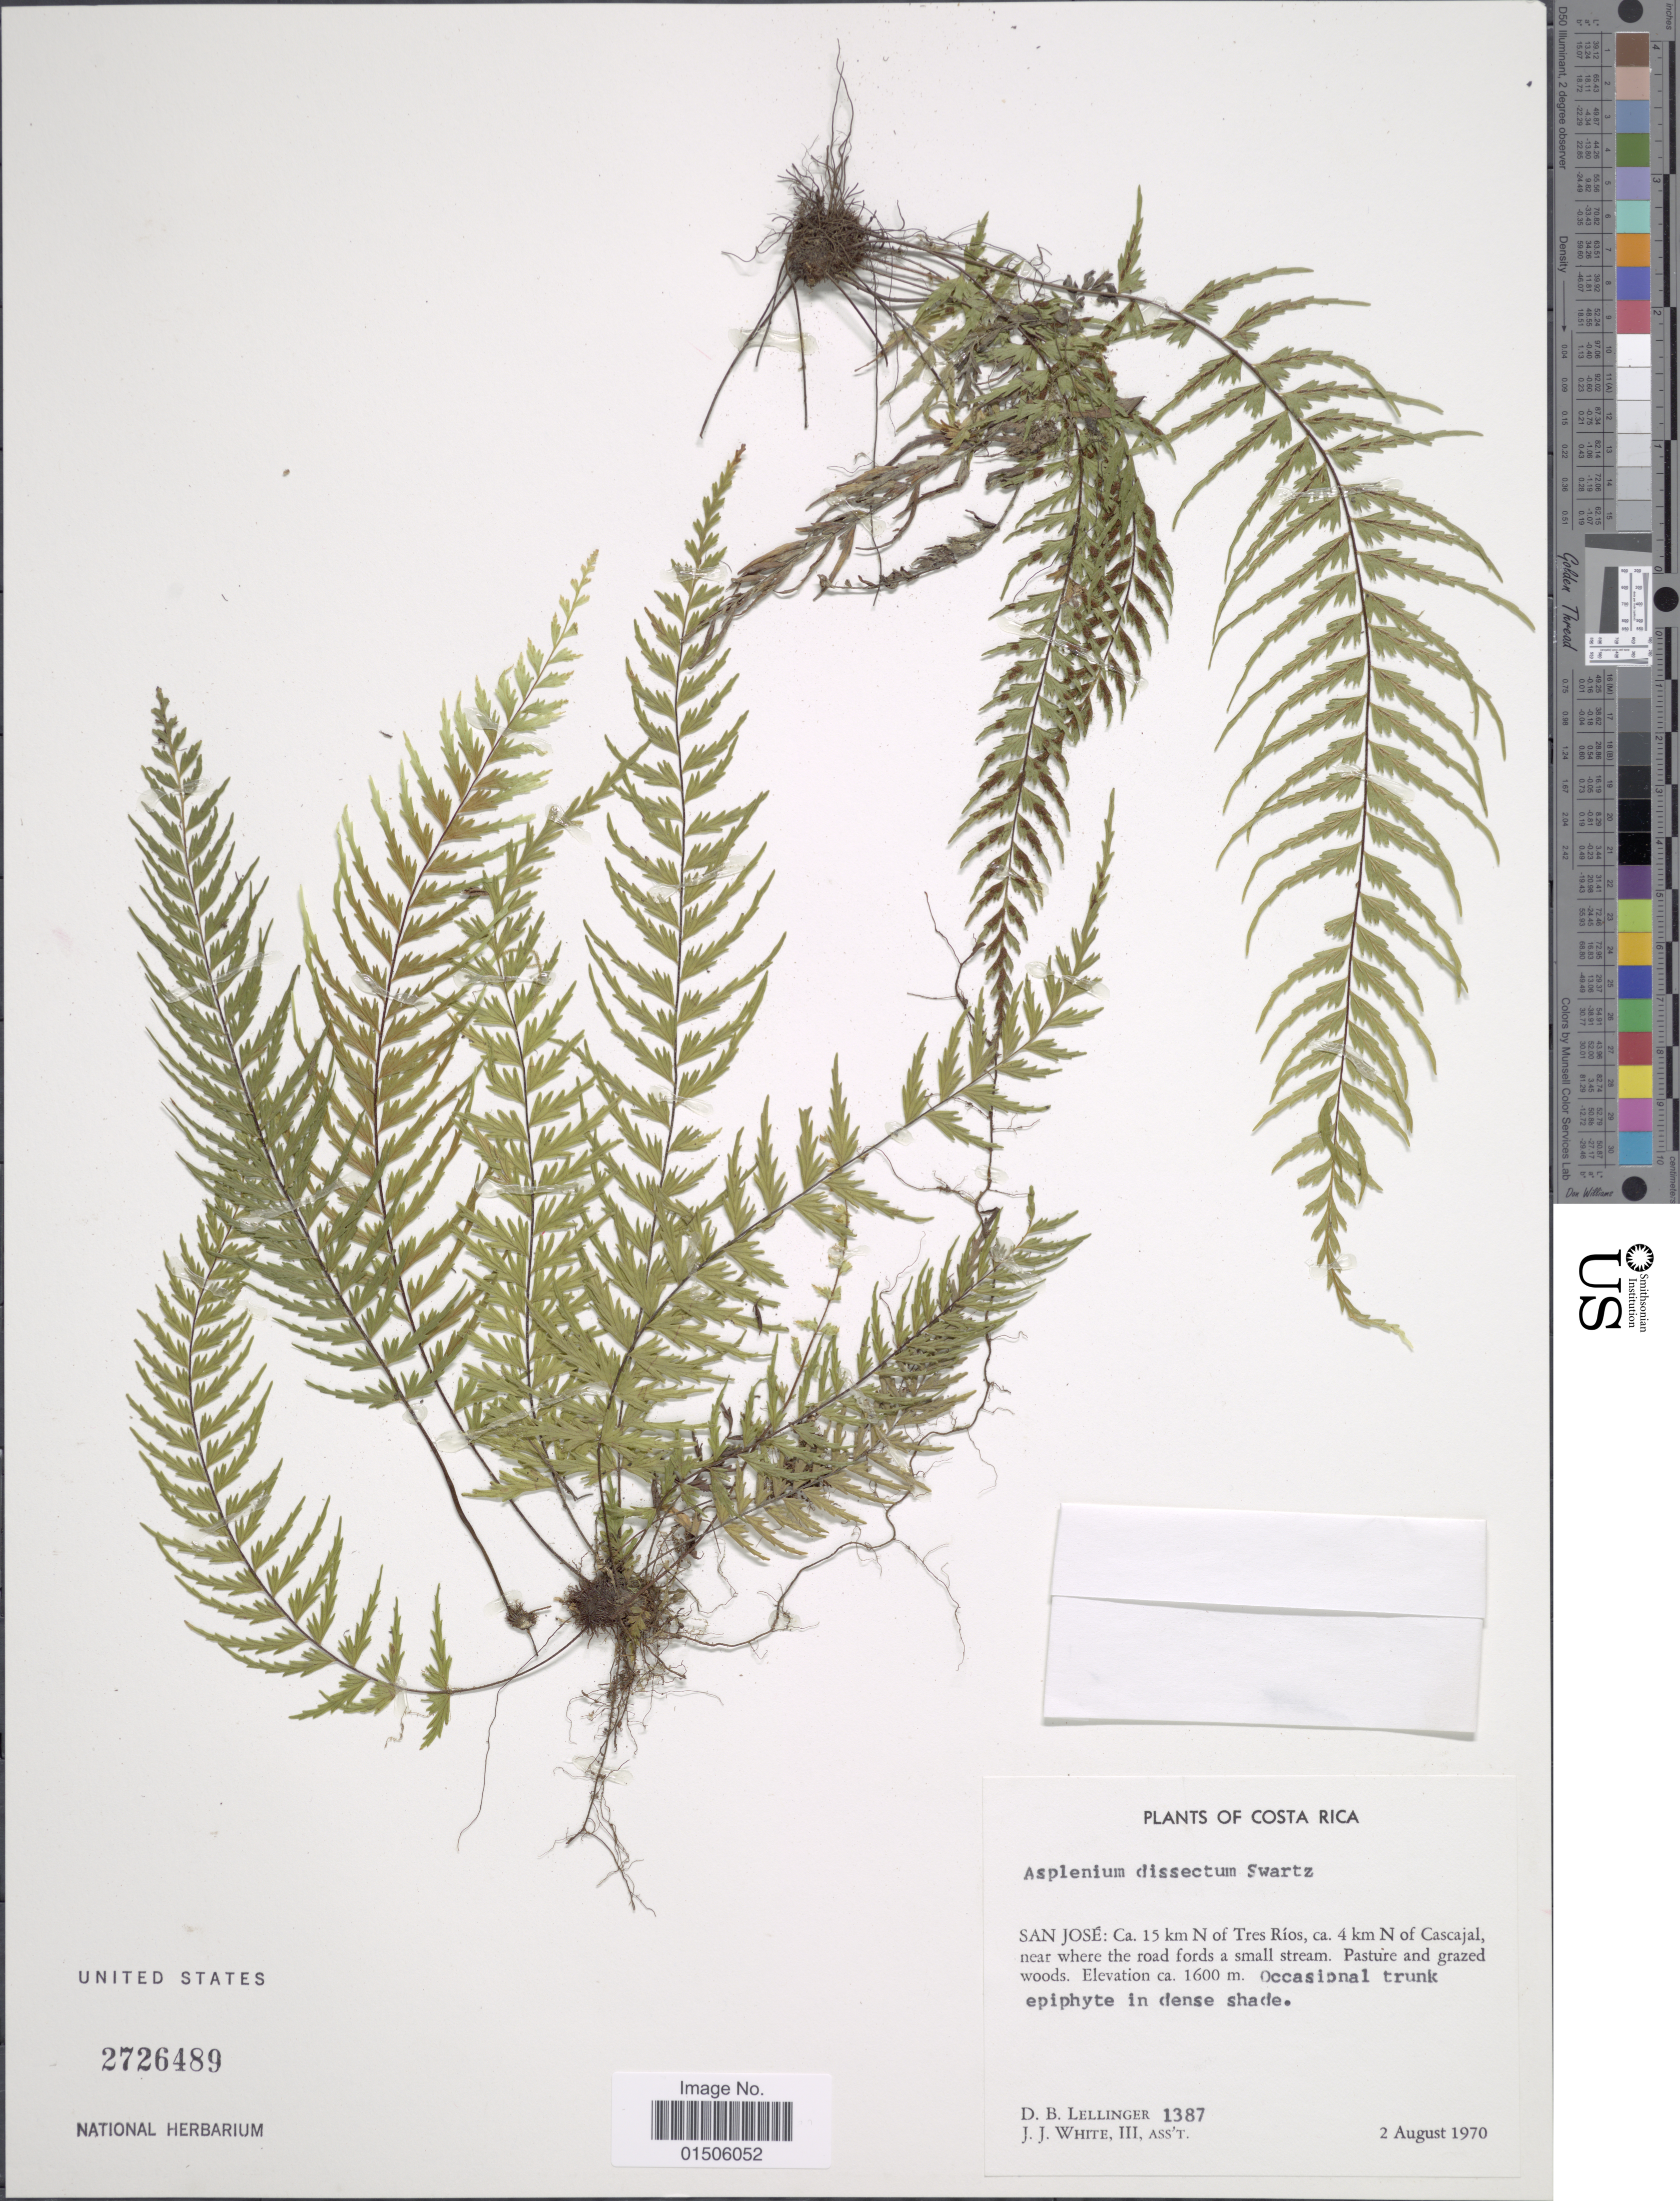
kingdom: Plantae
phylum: Tracheophyta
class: Polypodiopsida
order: Polypodiales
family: Aspleniaceae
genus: Asplenium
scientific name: Asplenium dissectum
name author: Sw.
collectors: D. B. Lellinger & J. J. White III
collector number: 1387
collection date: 1970-08-02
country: Costa Rica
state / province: San José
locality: Ca. 15 km N of Tres Rios, ca. 4 km N of Cascajal, near where the road fords a small stream. Pasture and grazed woods. Occasional trunk epiphyte in dense shade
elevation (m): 1600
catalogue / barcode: US 2726489